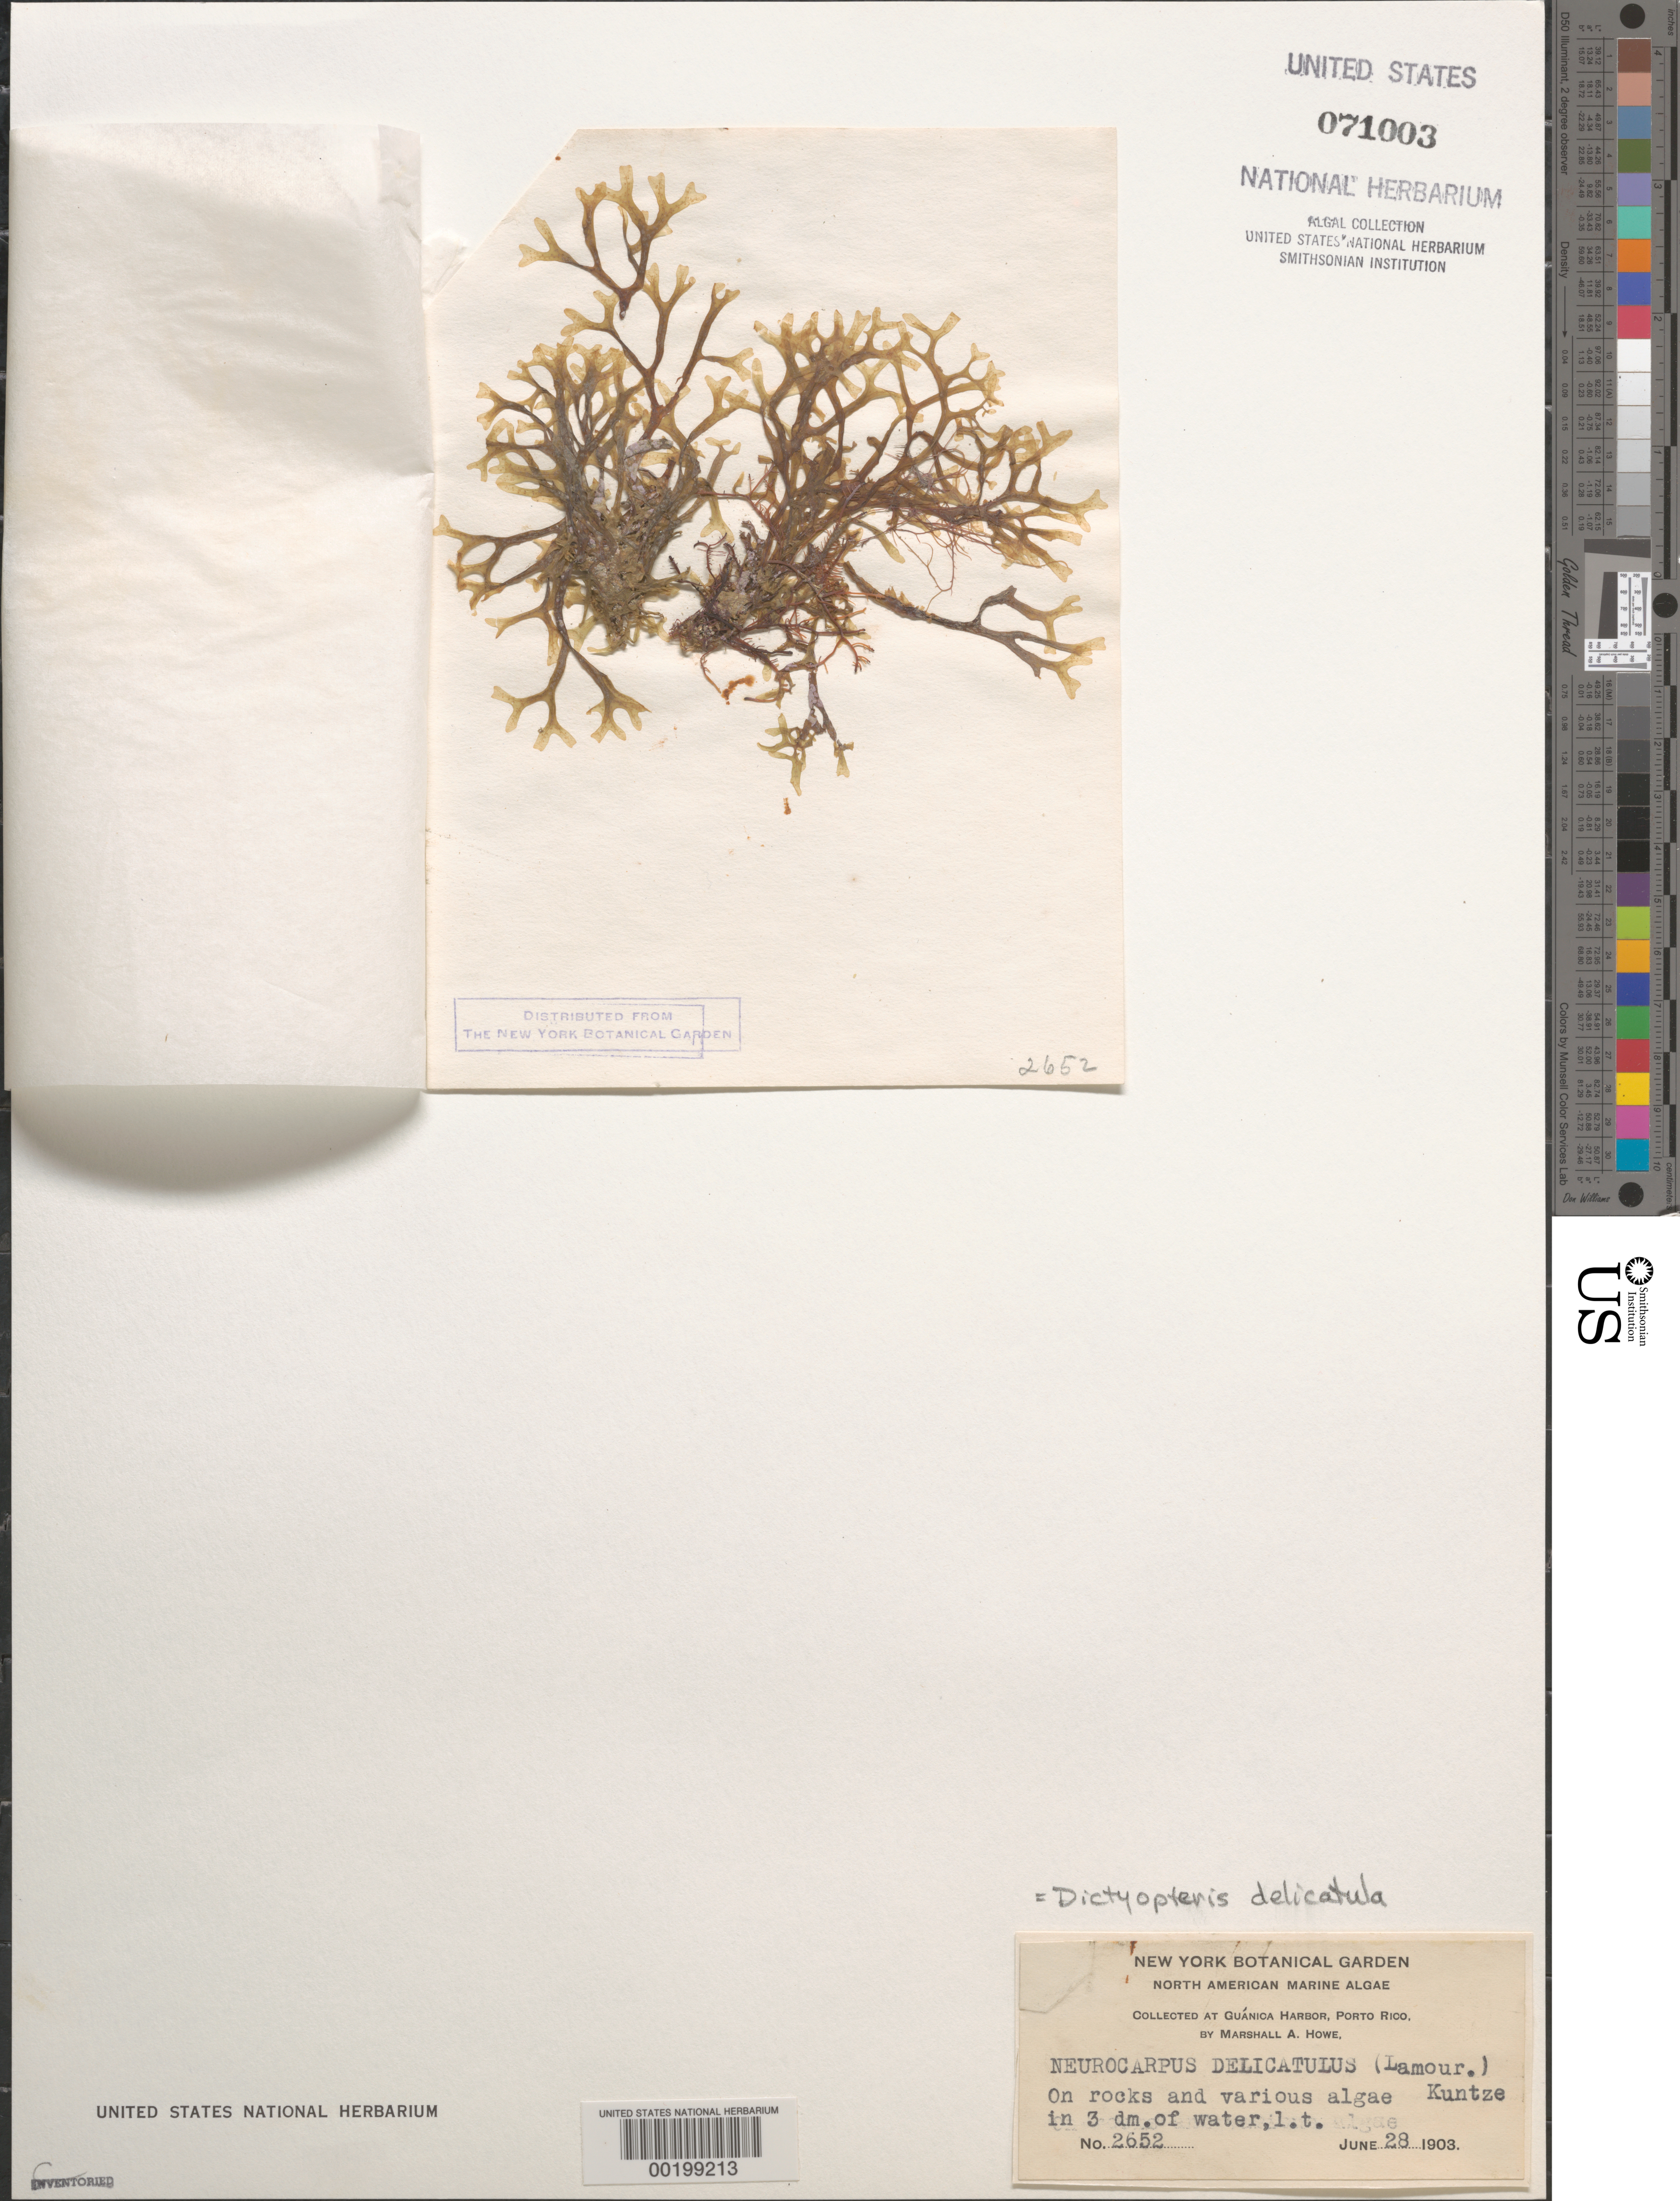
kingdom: Chromista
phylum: Ochrophyta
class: Phaeophyceae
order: Dictyotales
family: Dictyotaceae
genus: Dictyopteris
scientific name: Dictyopteris delicatula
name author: J.V.Lamouroux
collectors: M. A. Howe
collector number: MAH 2652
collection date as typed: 28 Jun 1903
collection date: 1903-06-28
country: Puerto Rico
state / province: Guanica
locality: Guanica harbor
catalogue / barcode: US 71003